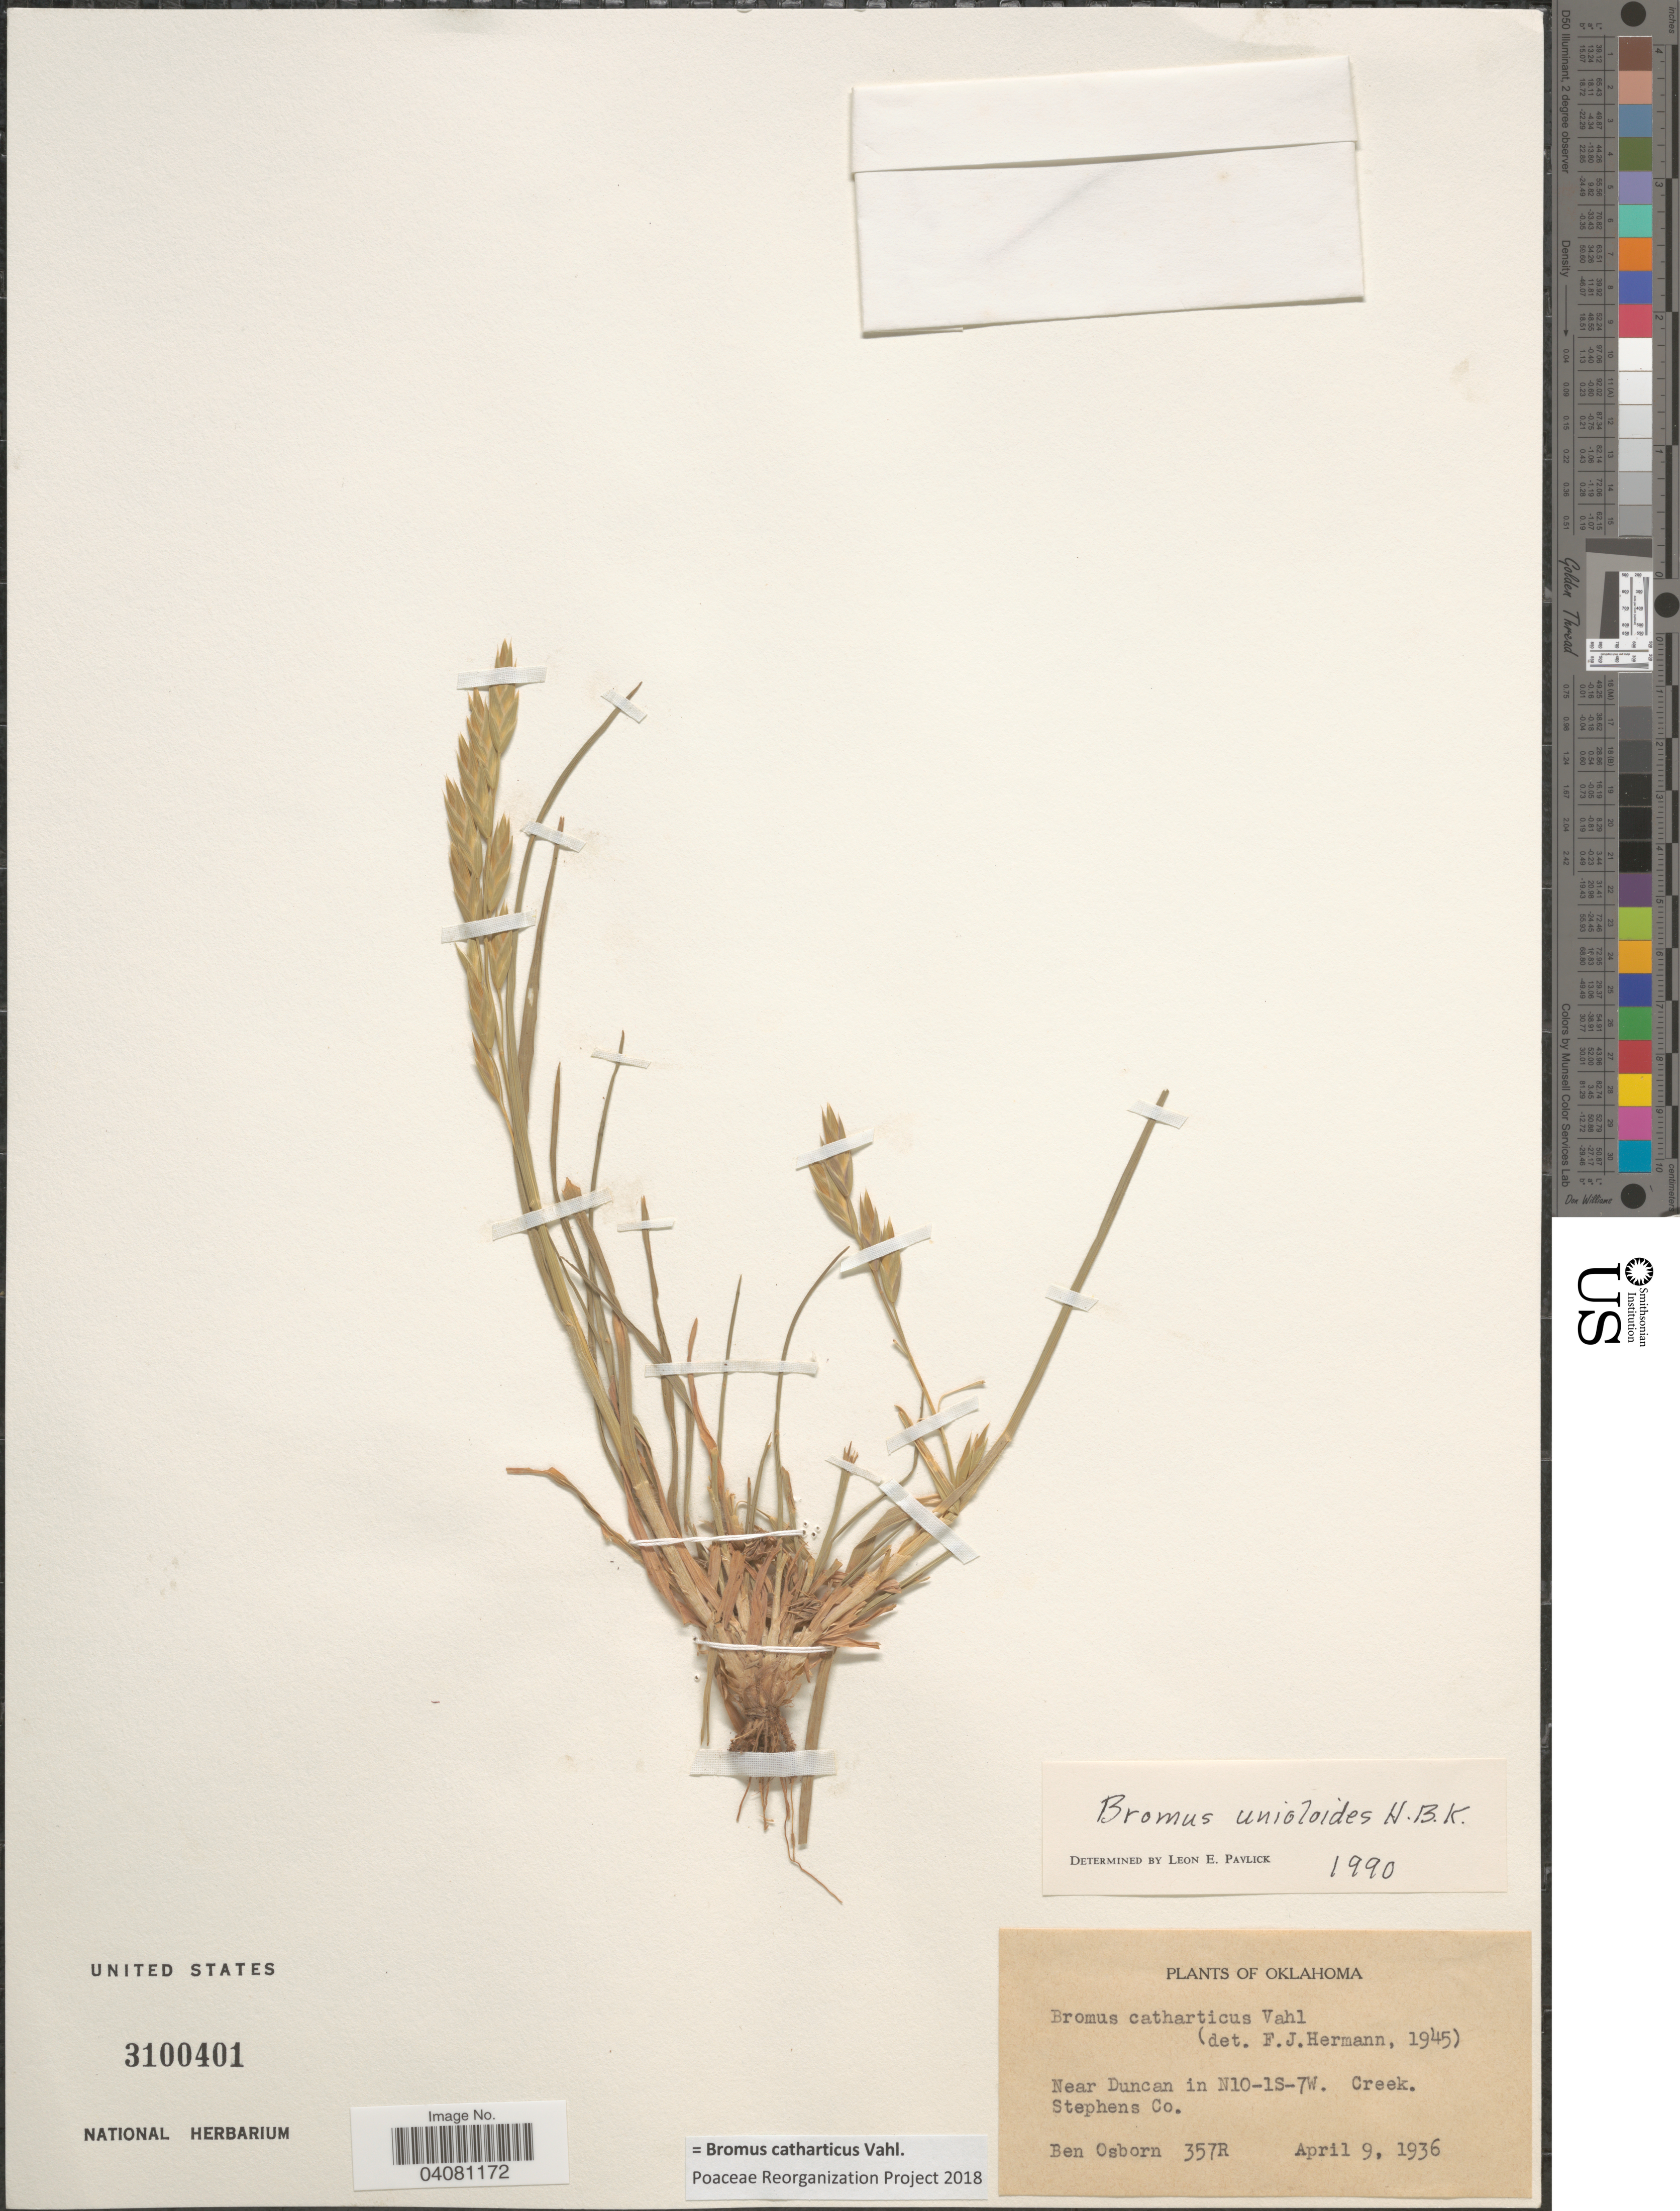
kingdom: Plantae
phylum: Tracheophyta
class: Liliopsida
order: Poales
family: Poaceae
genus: Bromus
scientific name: Bromus catharticus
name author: Vahl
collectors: B. Osborn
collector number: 357R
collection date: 1936-04-09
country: United States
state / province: Oklahoma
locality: Near Duncan in N10-1S-7W. Creek. Stephens Co.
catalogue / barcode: US 3100401